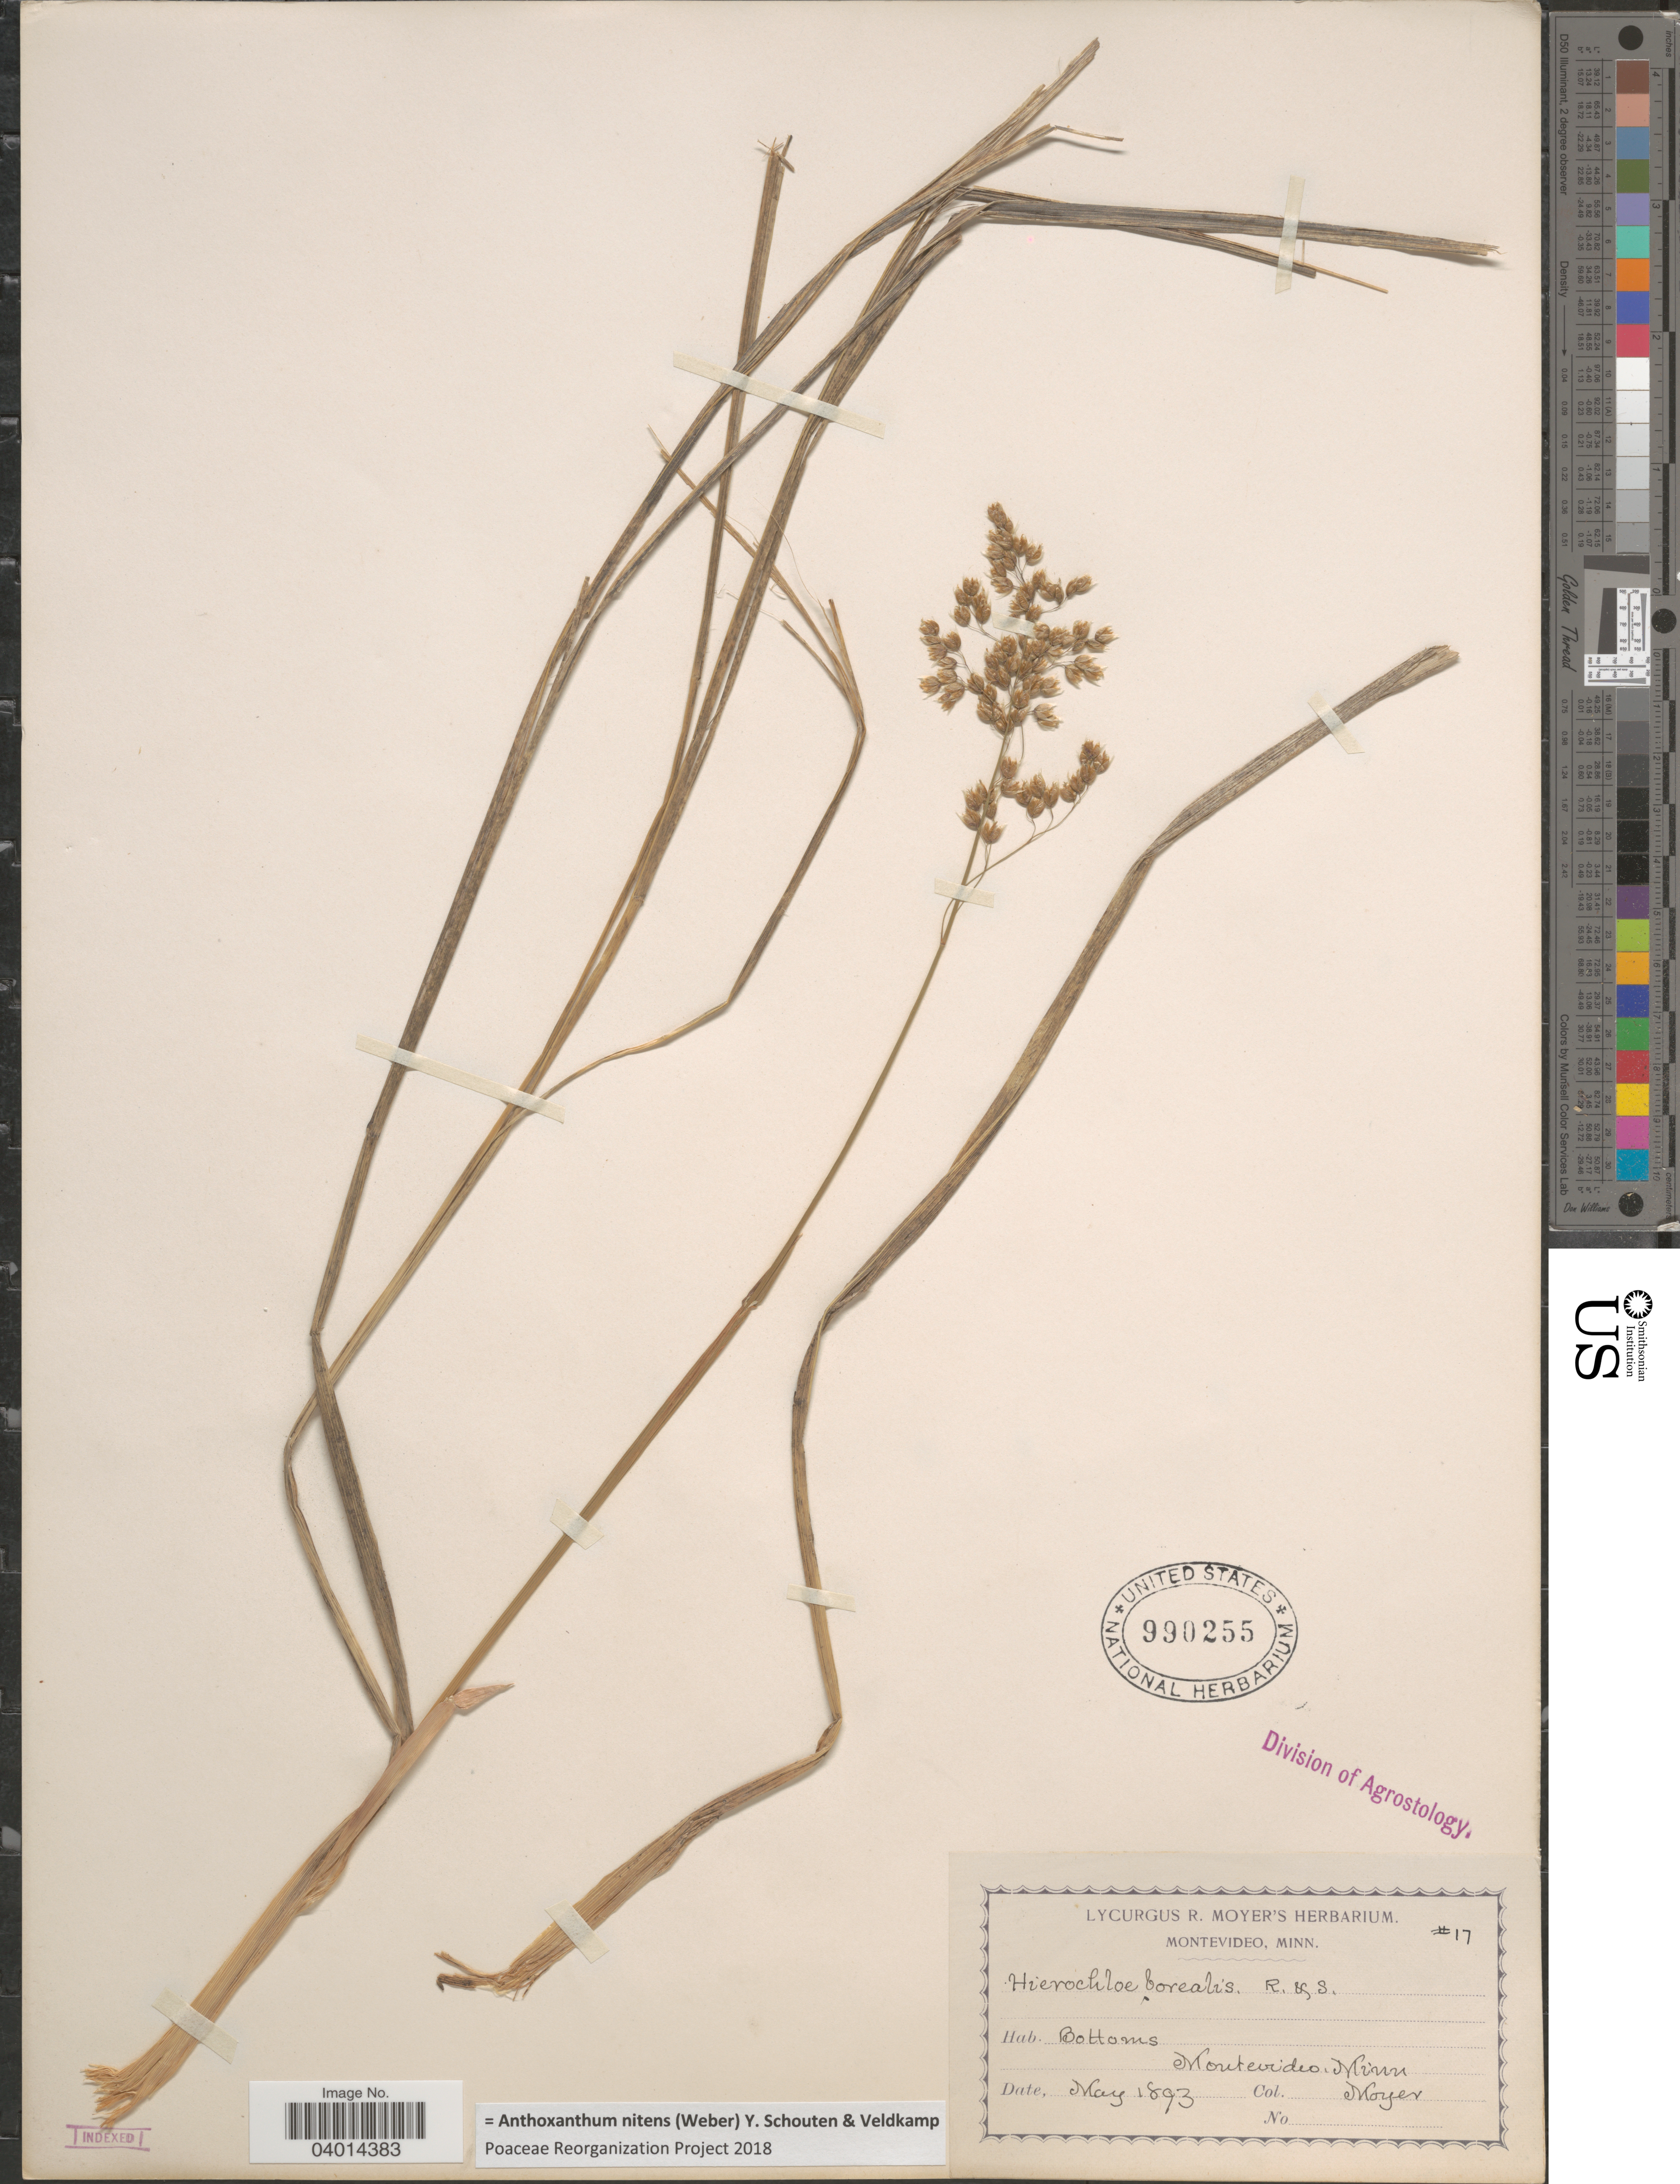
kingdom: Plantae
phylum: Tracheophyta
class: Liliopsida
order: Poales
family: Poaceae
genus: Anthoxanthum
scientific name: Anthoxanthum nitens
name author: (G.H. Weber) R.T.A. Schouten & Veldkamp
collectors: Moyer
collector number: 17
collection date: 1893-05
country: United States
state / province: Minnesota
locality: Bottoms Montevideo.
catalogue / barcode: US 990255